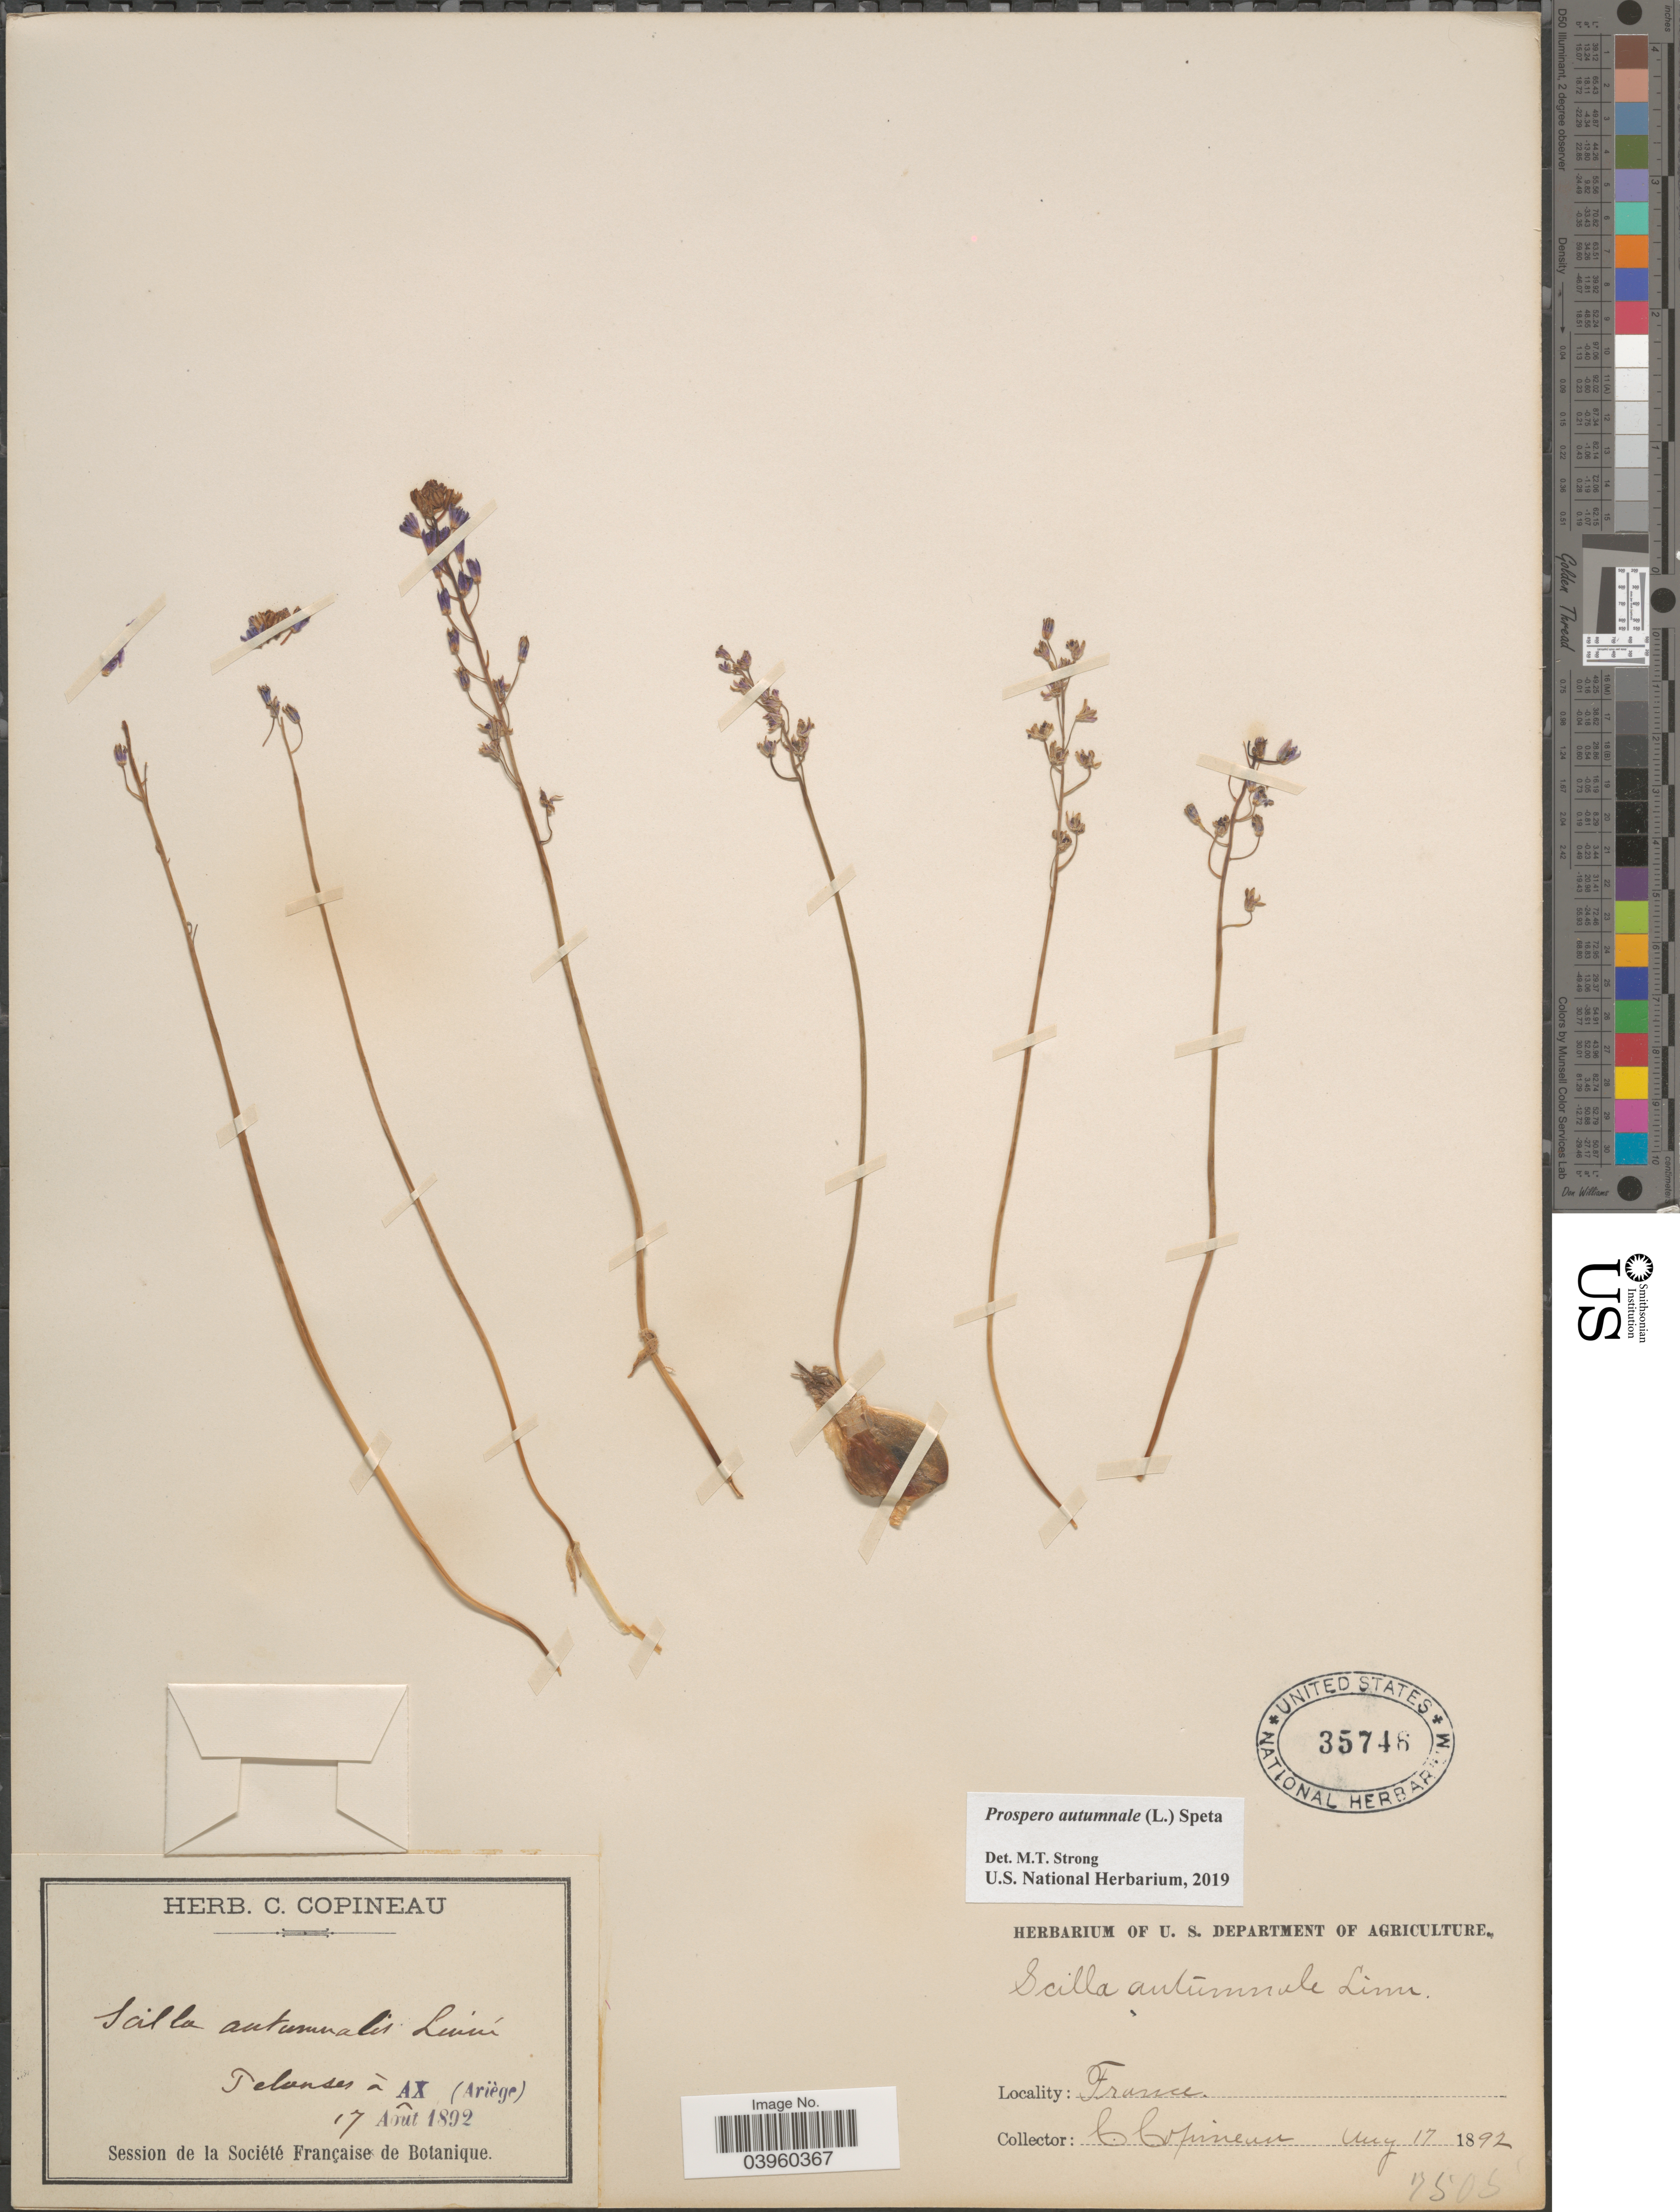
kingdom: Plantae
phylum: Tracheophyta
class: Liliopsida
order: Asparagales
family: Asparagaceae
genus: Prospero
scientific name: Prospero autumnale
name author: (L.) Speta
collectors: C. Copineau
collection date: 1892-08-17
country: France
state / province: Occitanie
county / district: Ariège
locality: Telanses à AX (Ariège).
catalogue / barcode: US 35746